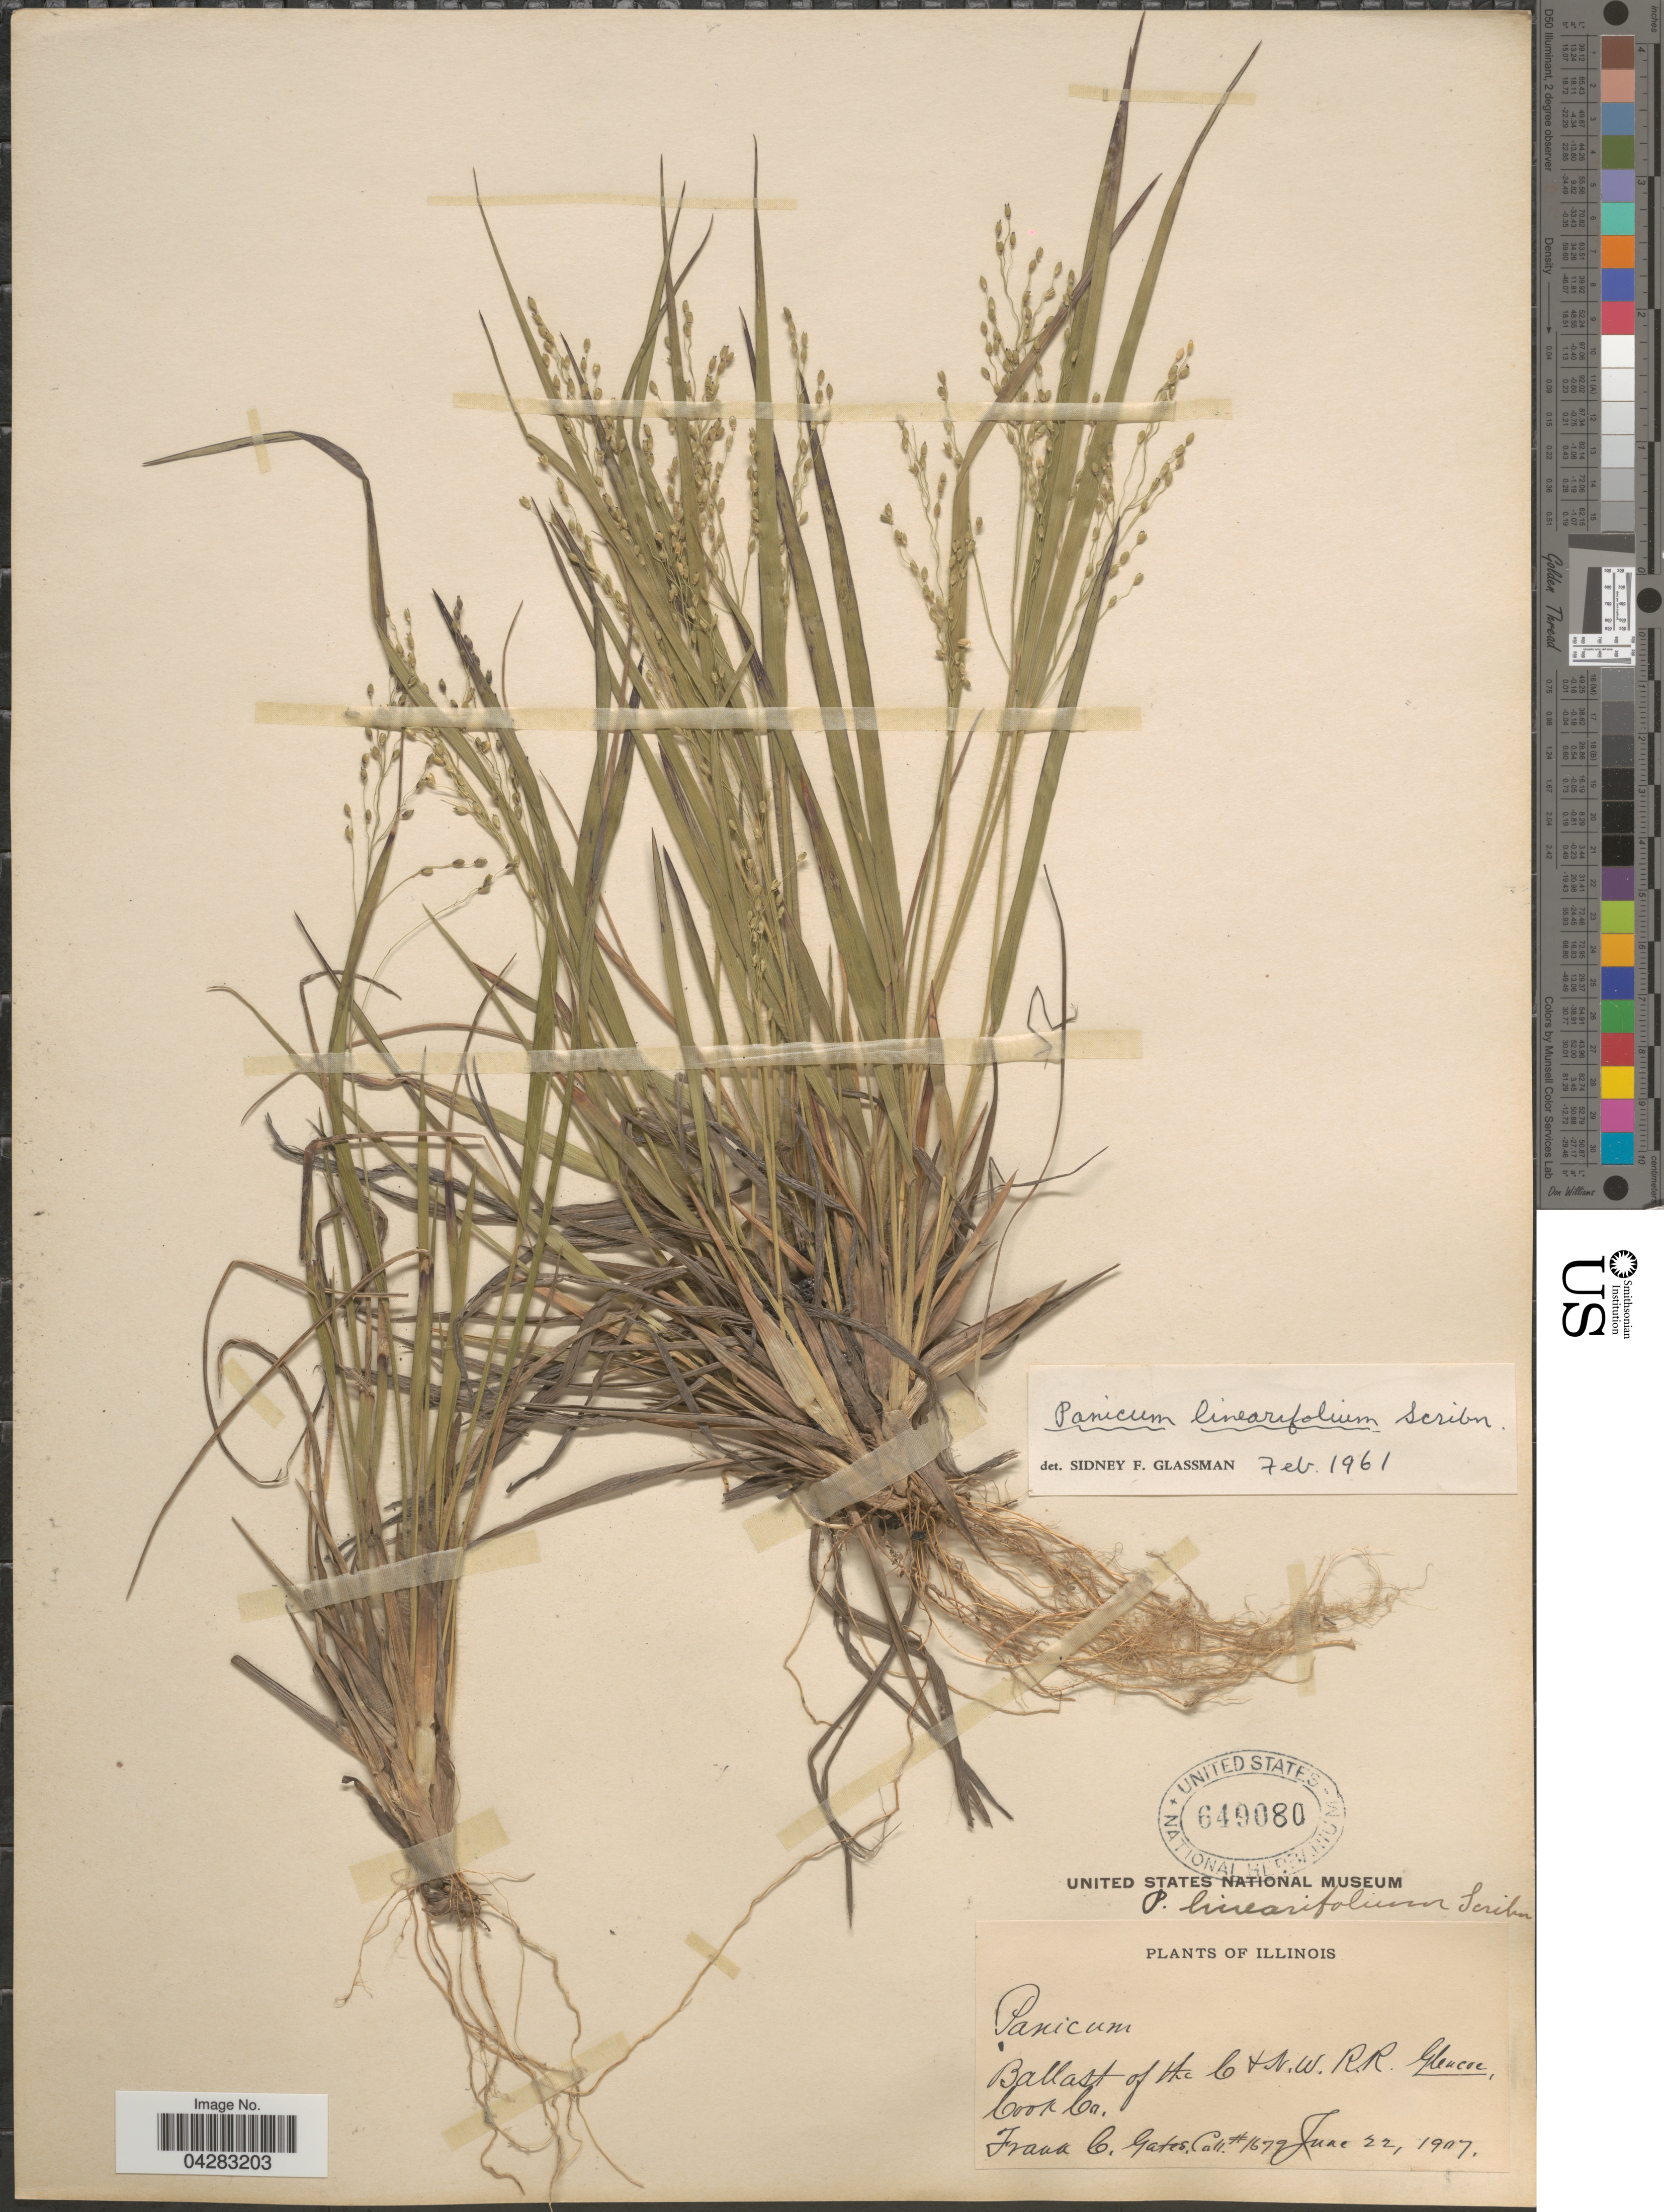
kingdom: Plantae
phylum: Tracheophyta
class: Liliopsida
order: Poales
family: Poaceae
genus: Dichanthelium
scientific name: Dichanthelium linearifolium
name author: (Scribn.) Gould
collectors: F. C. Gates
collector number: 1679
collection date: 1907-06-22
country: United States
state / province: Illinois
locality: Ballast of the C + N.W. R.R. Glencoe, Cook Co.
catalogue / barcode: US 649080